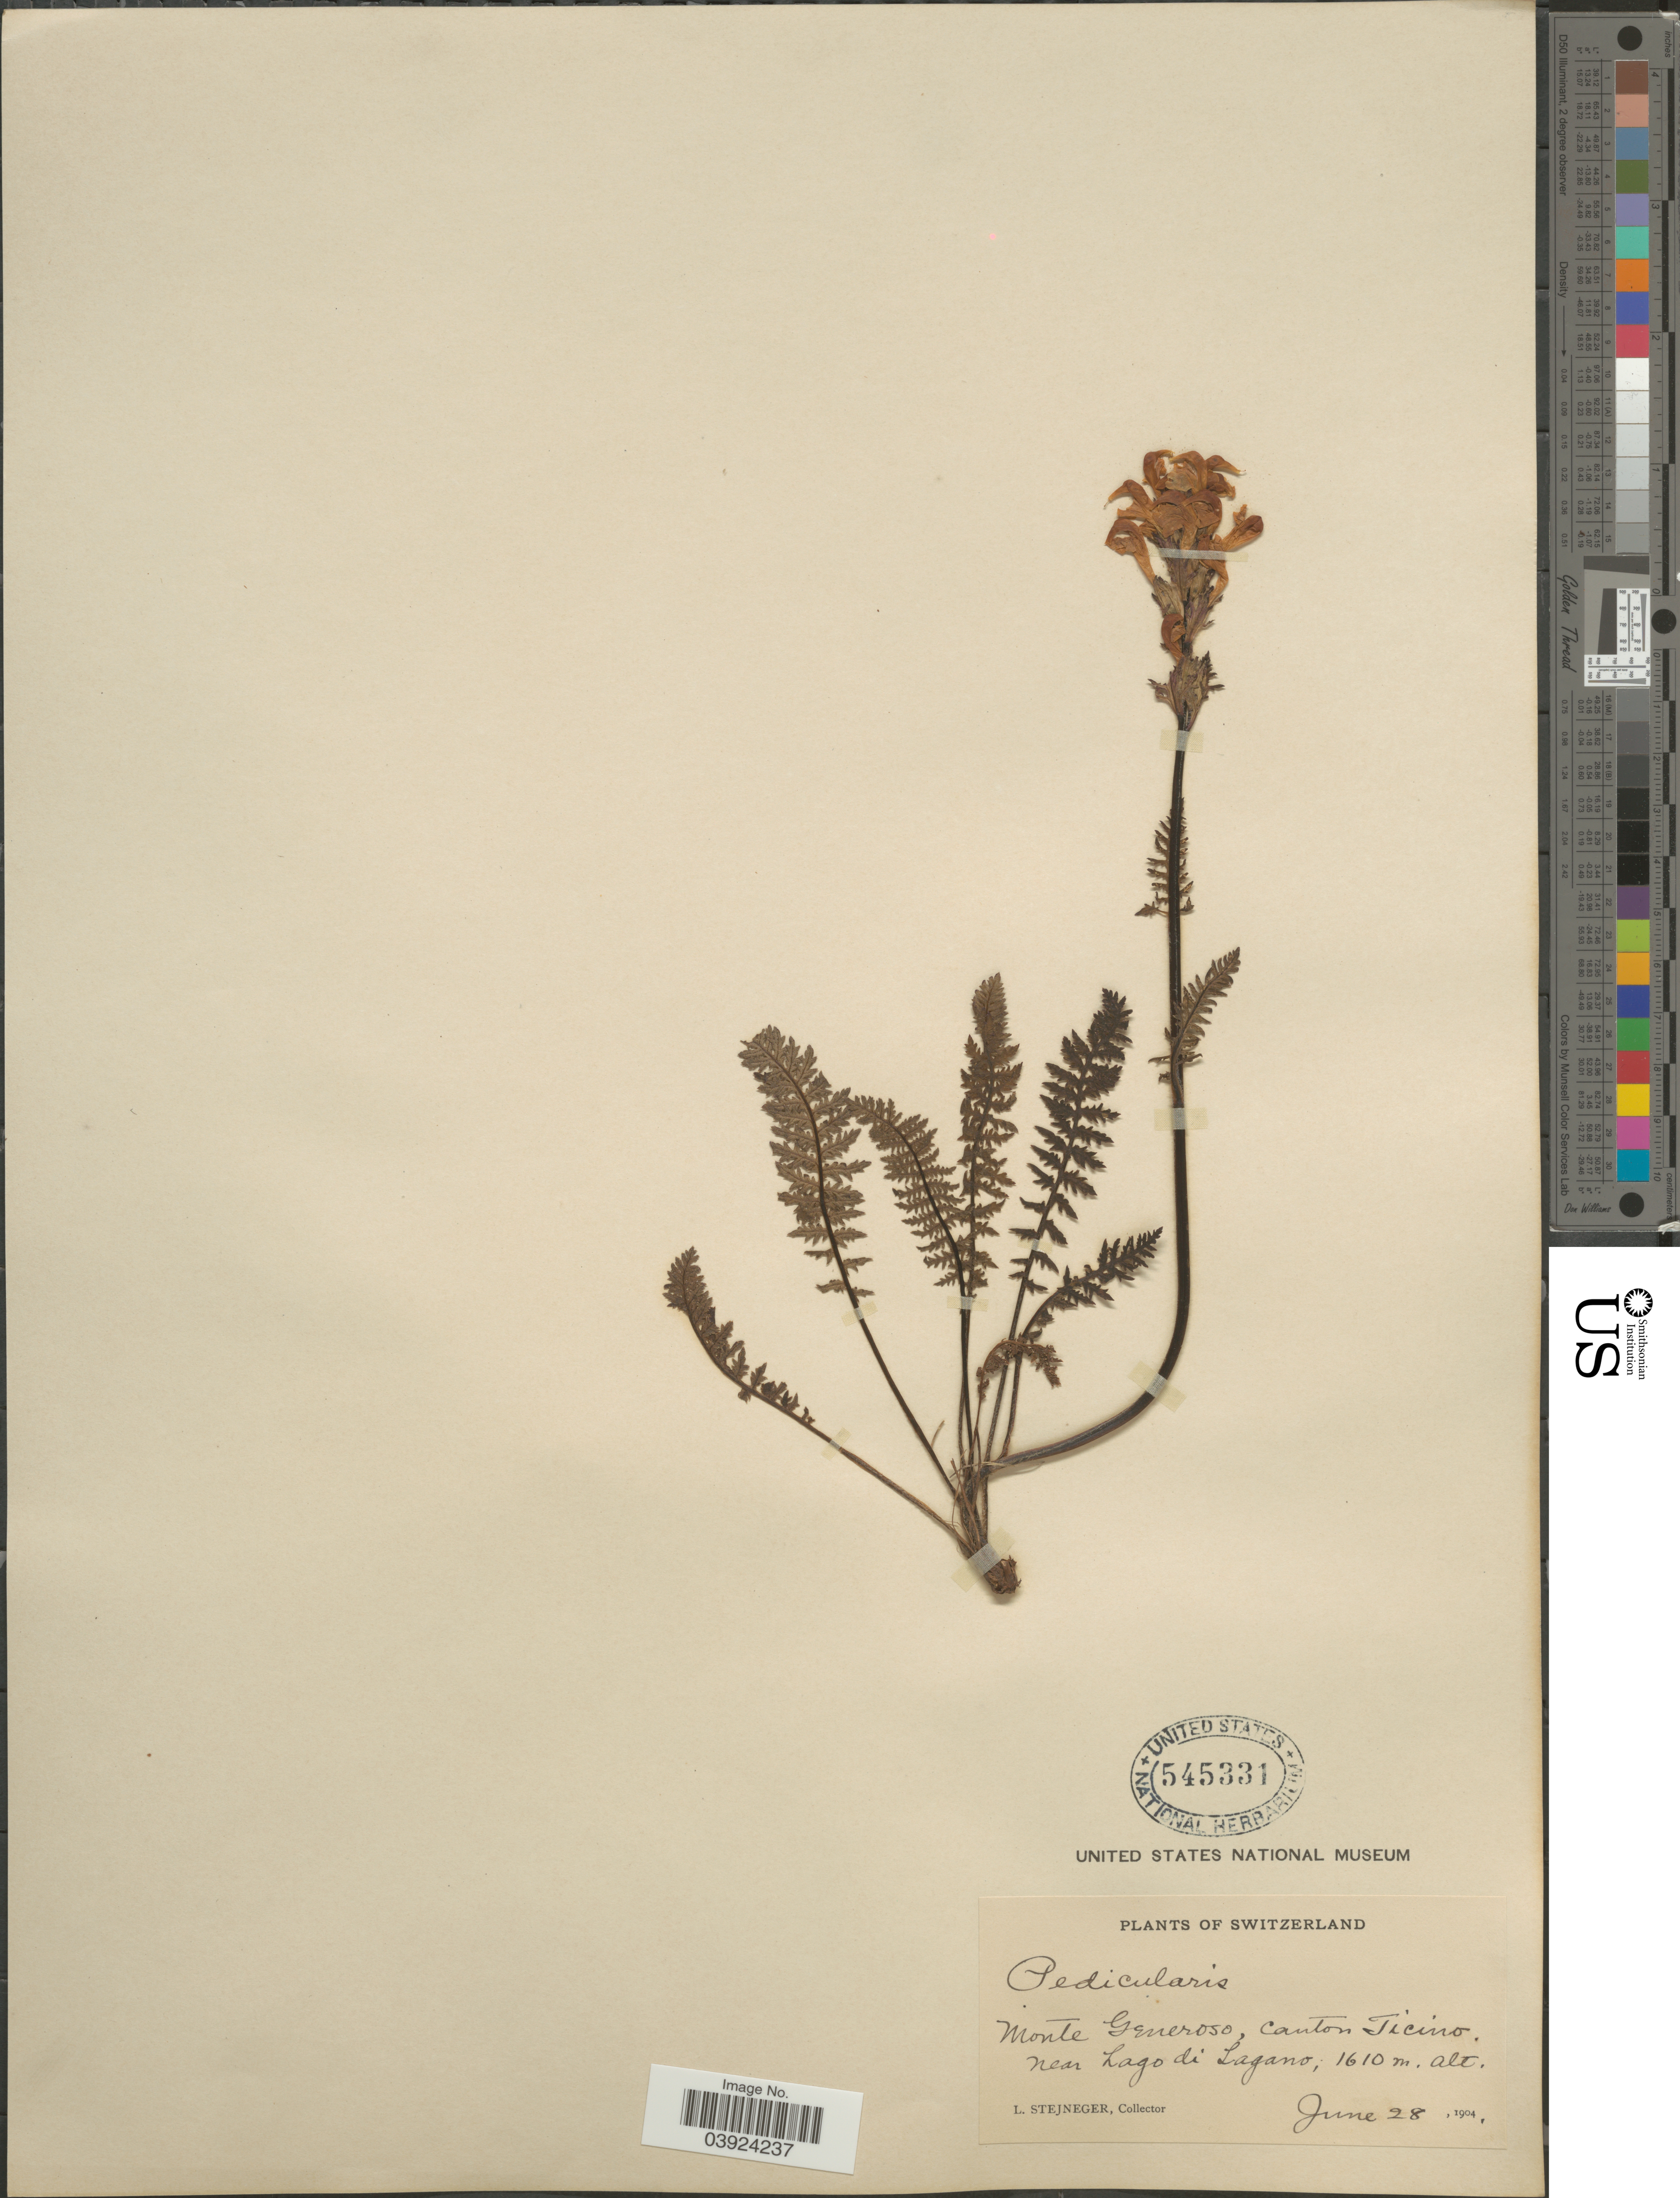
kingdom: Plantae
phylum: Tracheophyta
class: Magnoliopsida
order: Lamiales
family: Orobanchaceae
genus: Pedicularis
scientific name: Pedicularis sp.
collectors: L. Stejneger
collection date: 1904-06-28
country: Switzerland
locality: Monte Generoso, canton Ticino. Near Lago di Lagano.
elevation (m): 1610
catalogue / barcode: US 545331